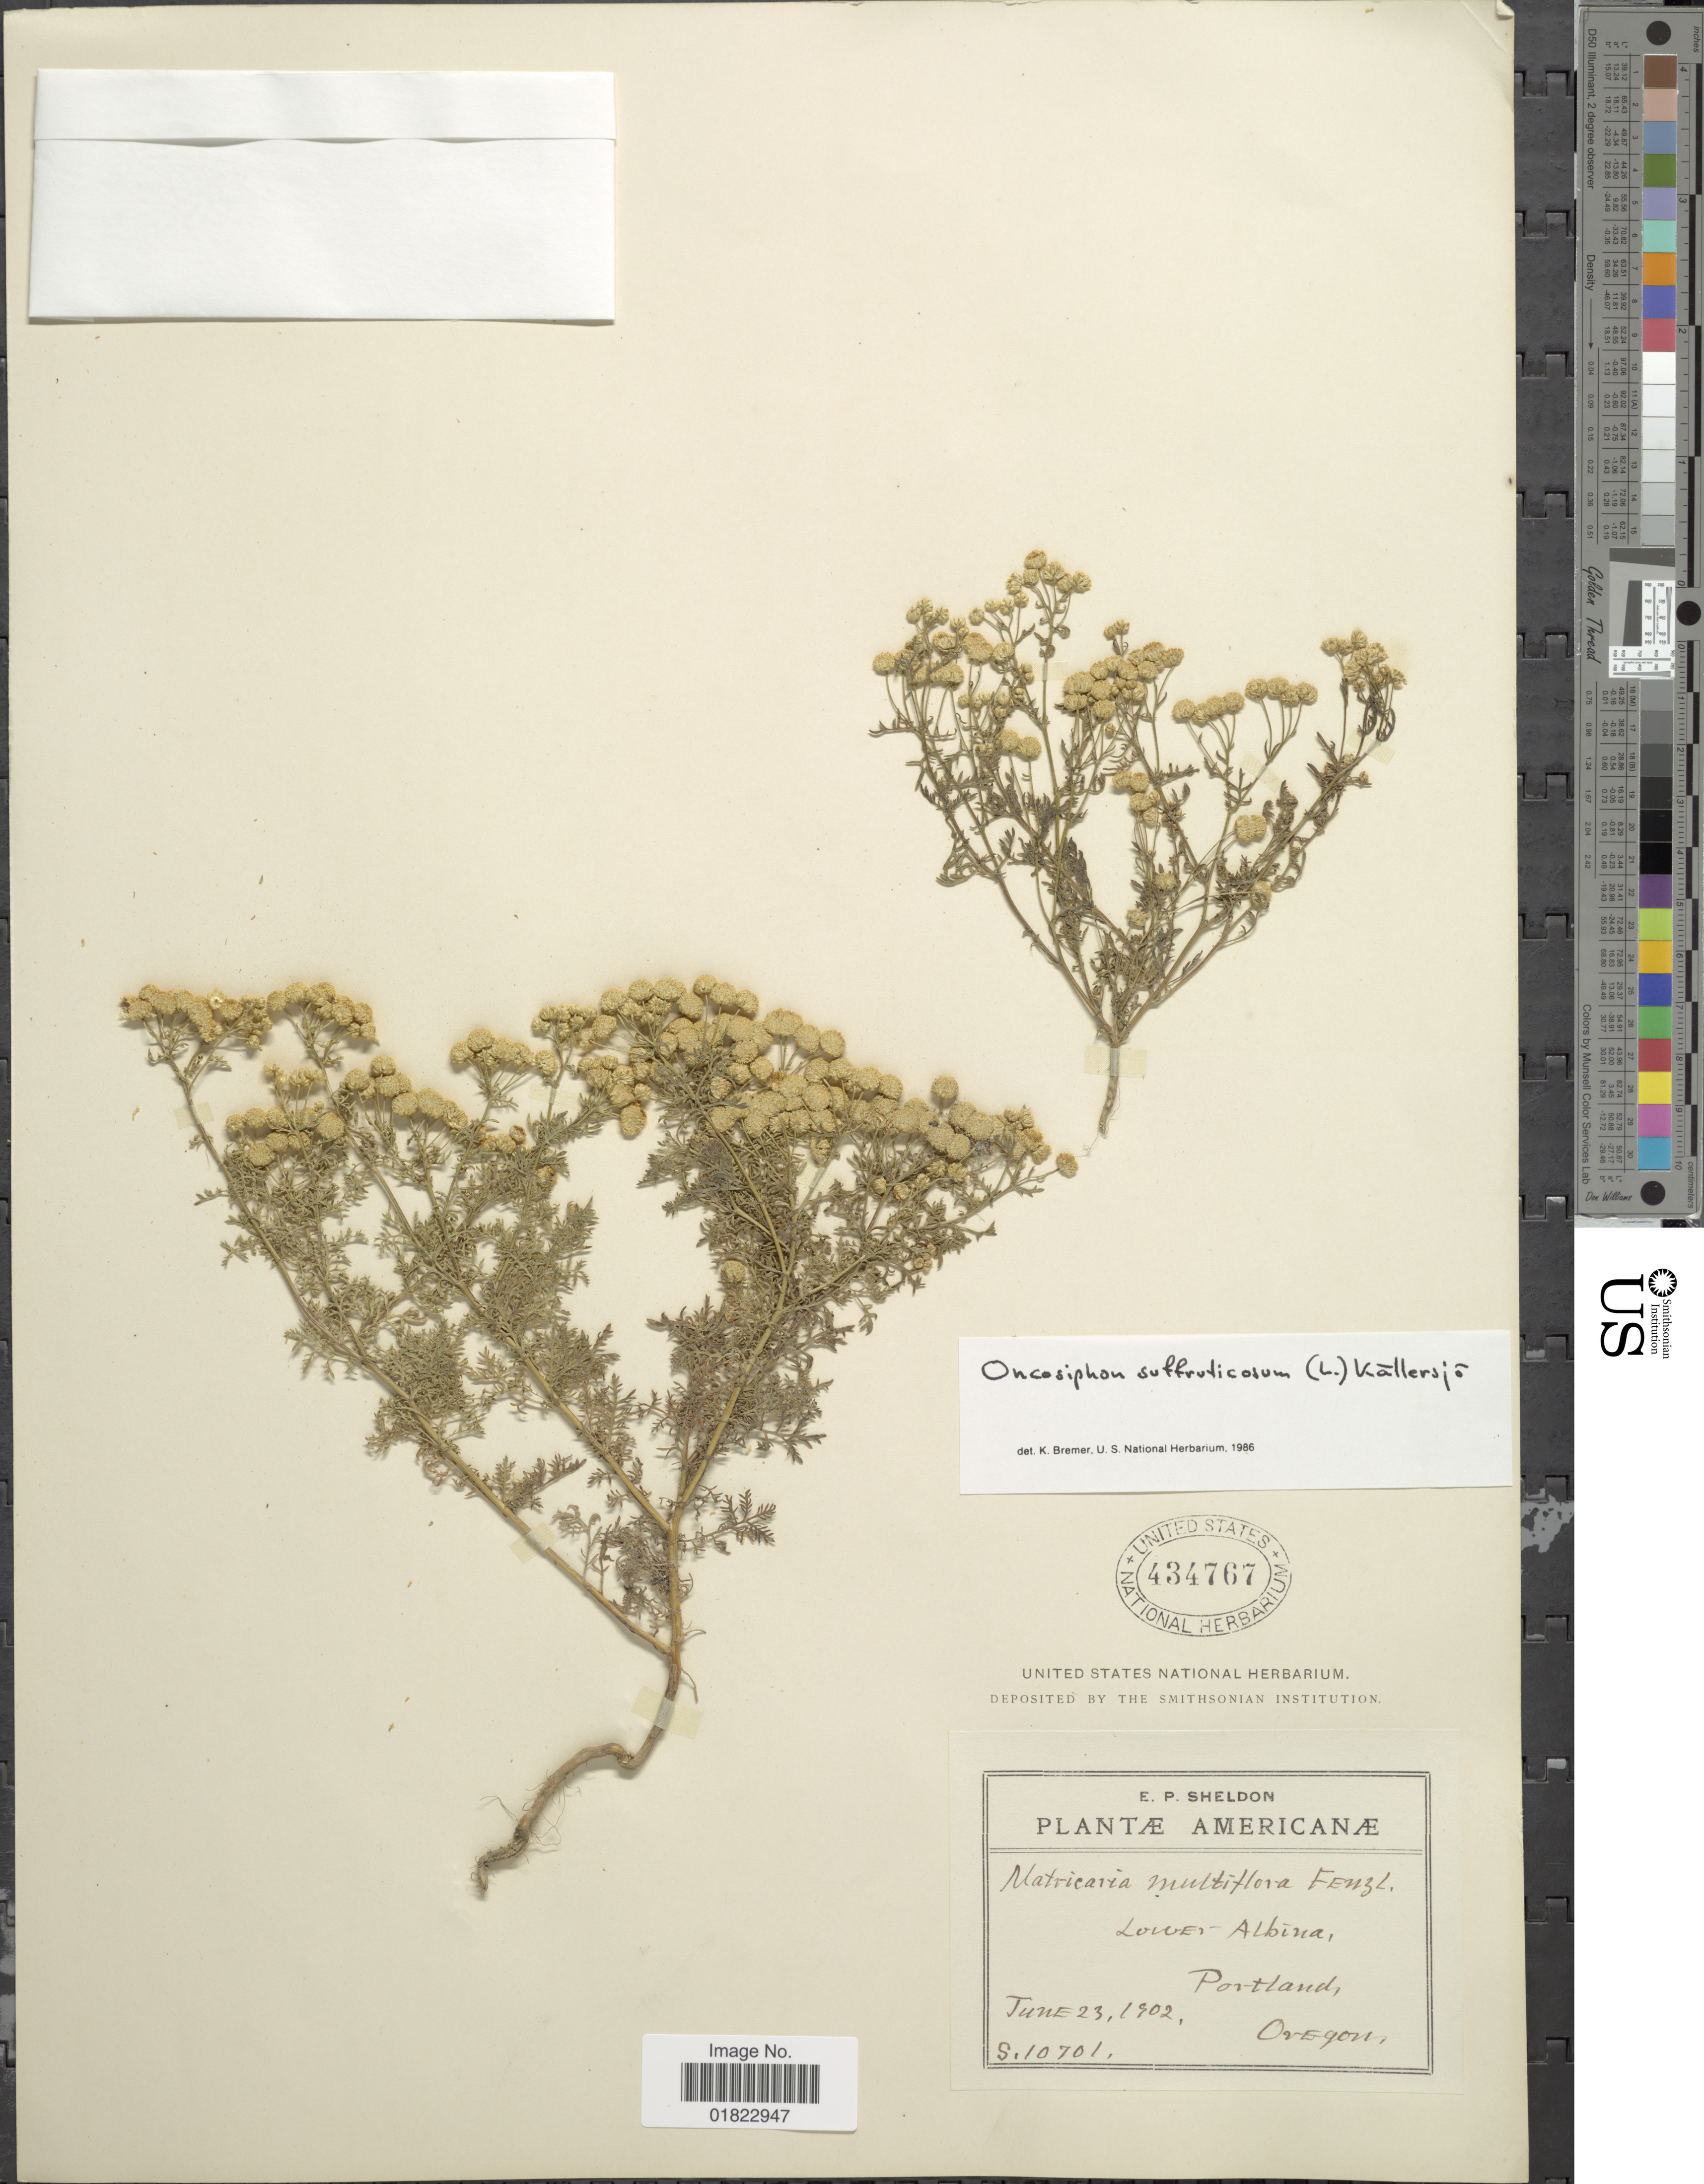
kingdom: Plantae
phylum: Tracheophyta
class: Magnoliopsida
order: Asterales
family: Asteraceae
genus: Oncosiphon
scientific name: Oncosiphon suffruticosum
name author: (L.) Källersjö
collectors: E. P. Sheldon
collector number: S10701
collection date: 1902-06-23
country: United States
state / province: Oregon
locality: Lower Albina. Portland. Oregon.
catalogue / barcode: US 434767